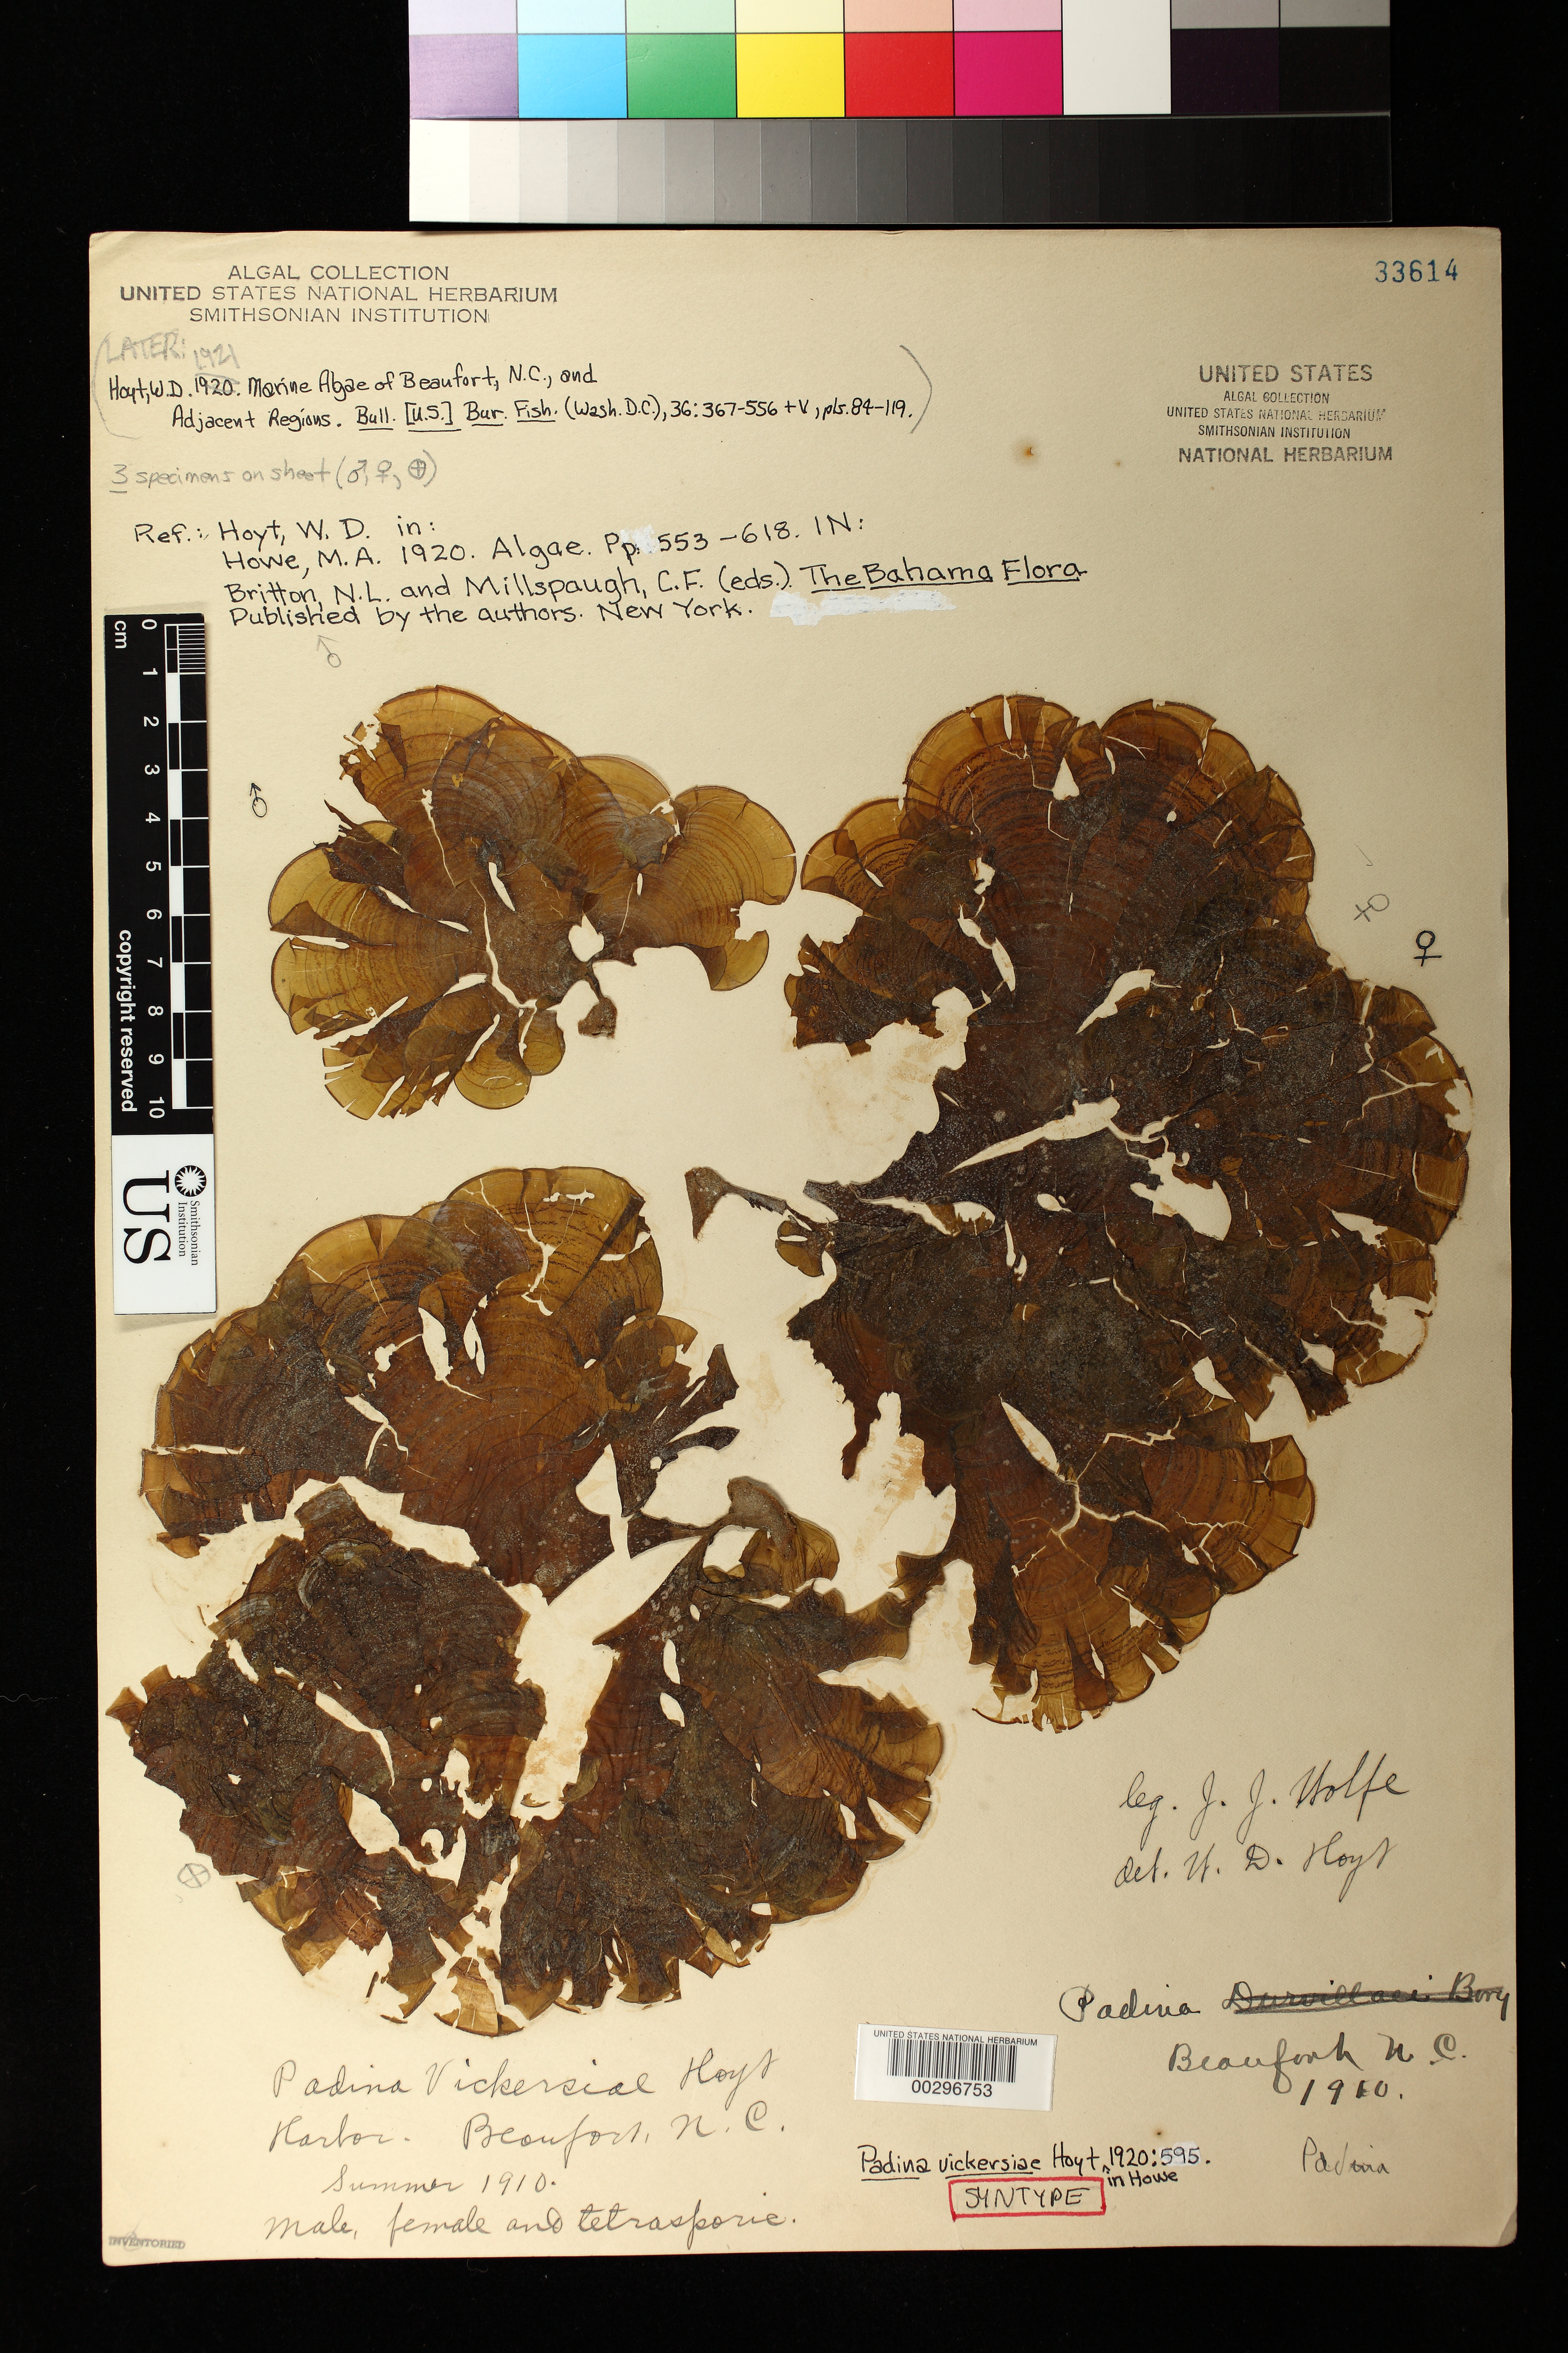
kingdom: Chromista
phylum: Ochrophyta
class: Phaeophyceae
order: Dictyotales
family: Dictyotaceae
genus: Padina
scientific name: Padina vickersiae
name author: Hoyt in M. Howe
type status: Syntype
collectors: J. Wolfe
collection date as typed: Sum 1910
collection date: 1910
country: United States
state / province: North Carolina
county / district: Carteret County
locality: Beaufort Harbor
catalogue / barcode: US 33614